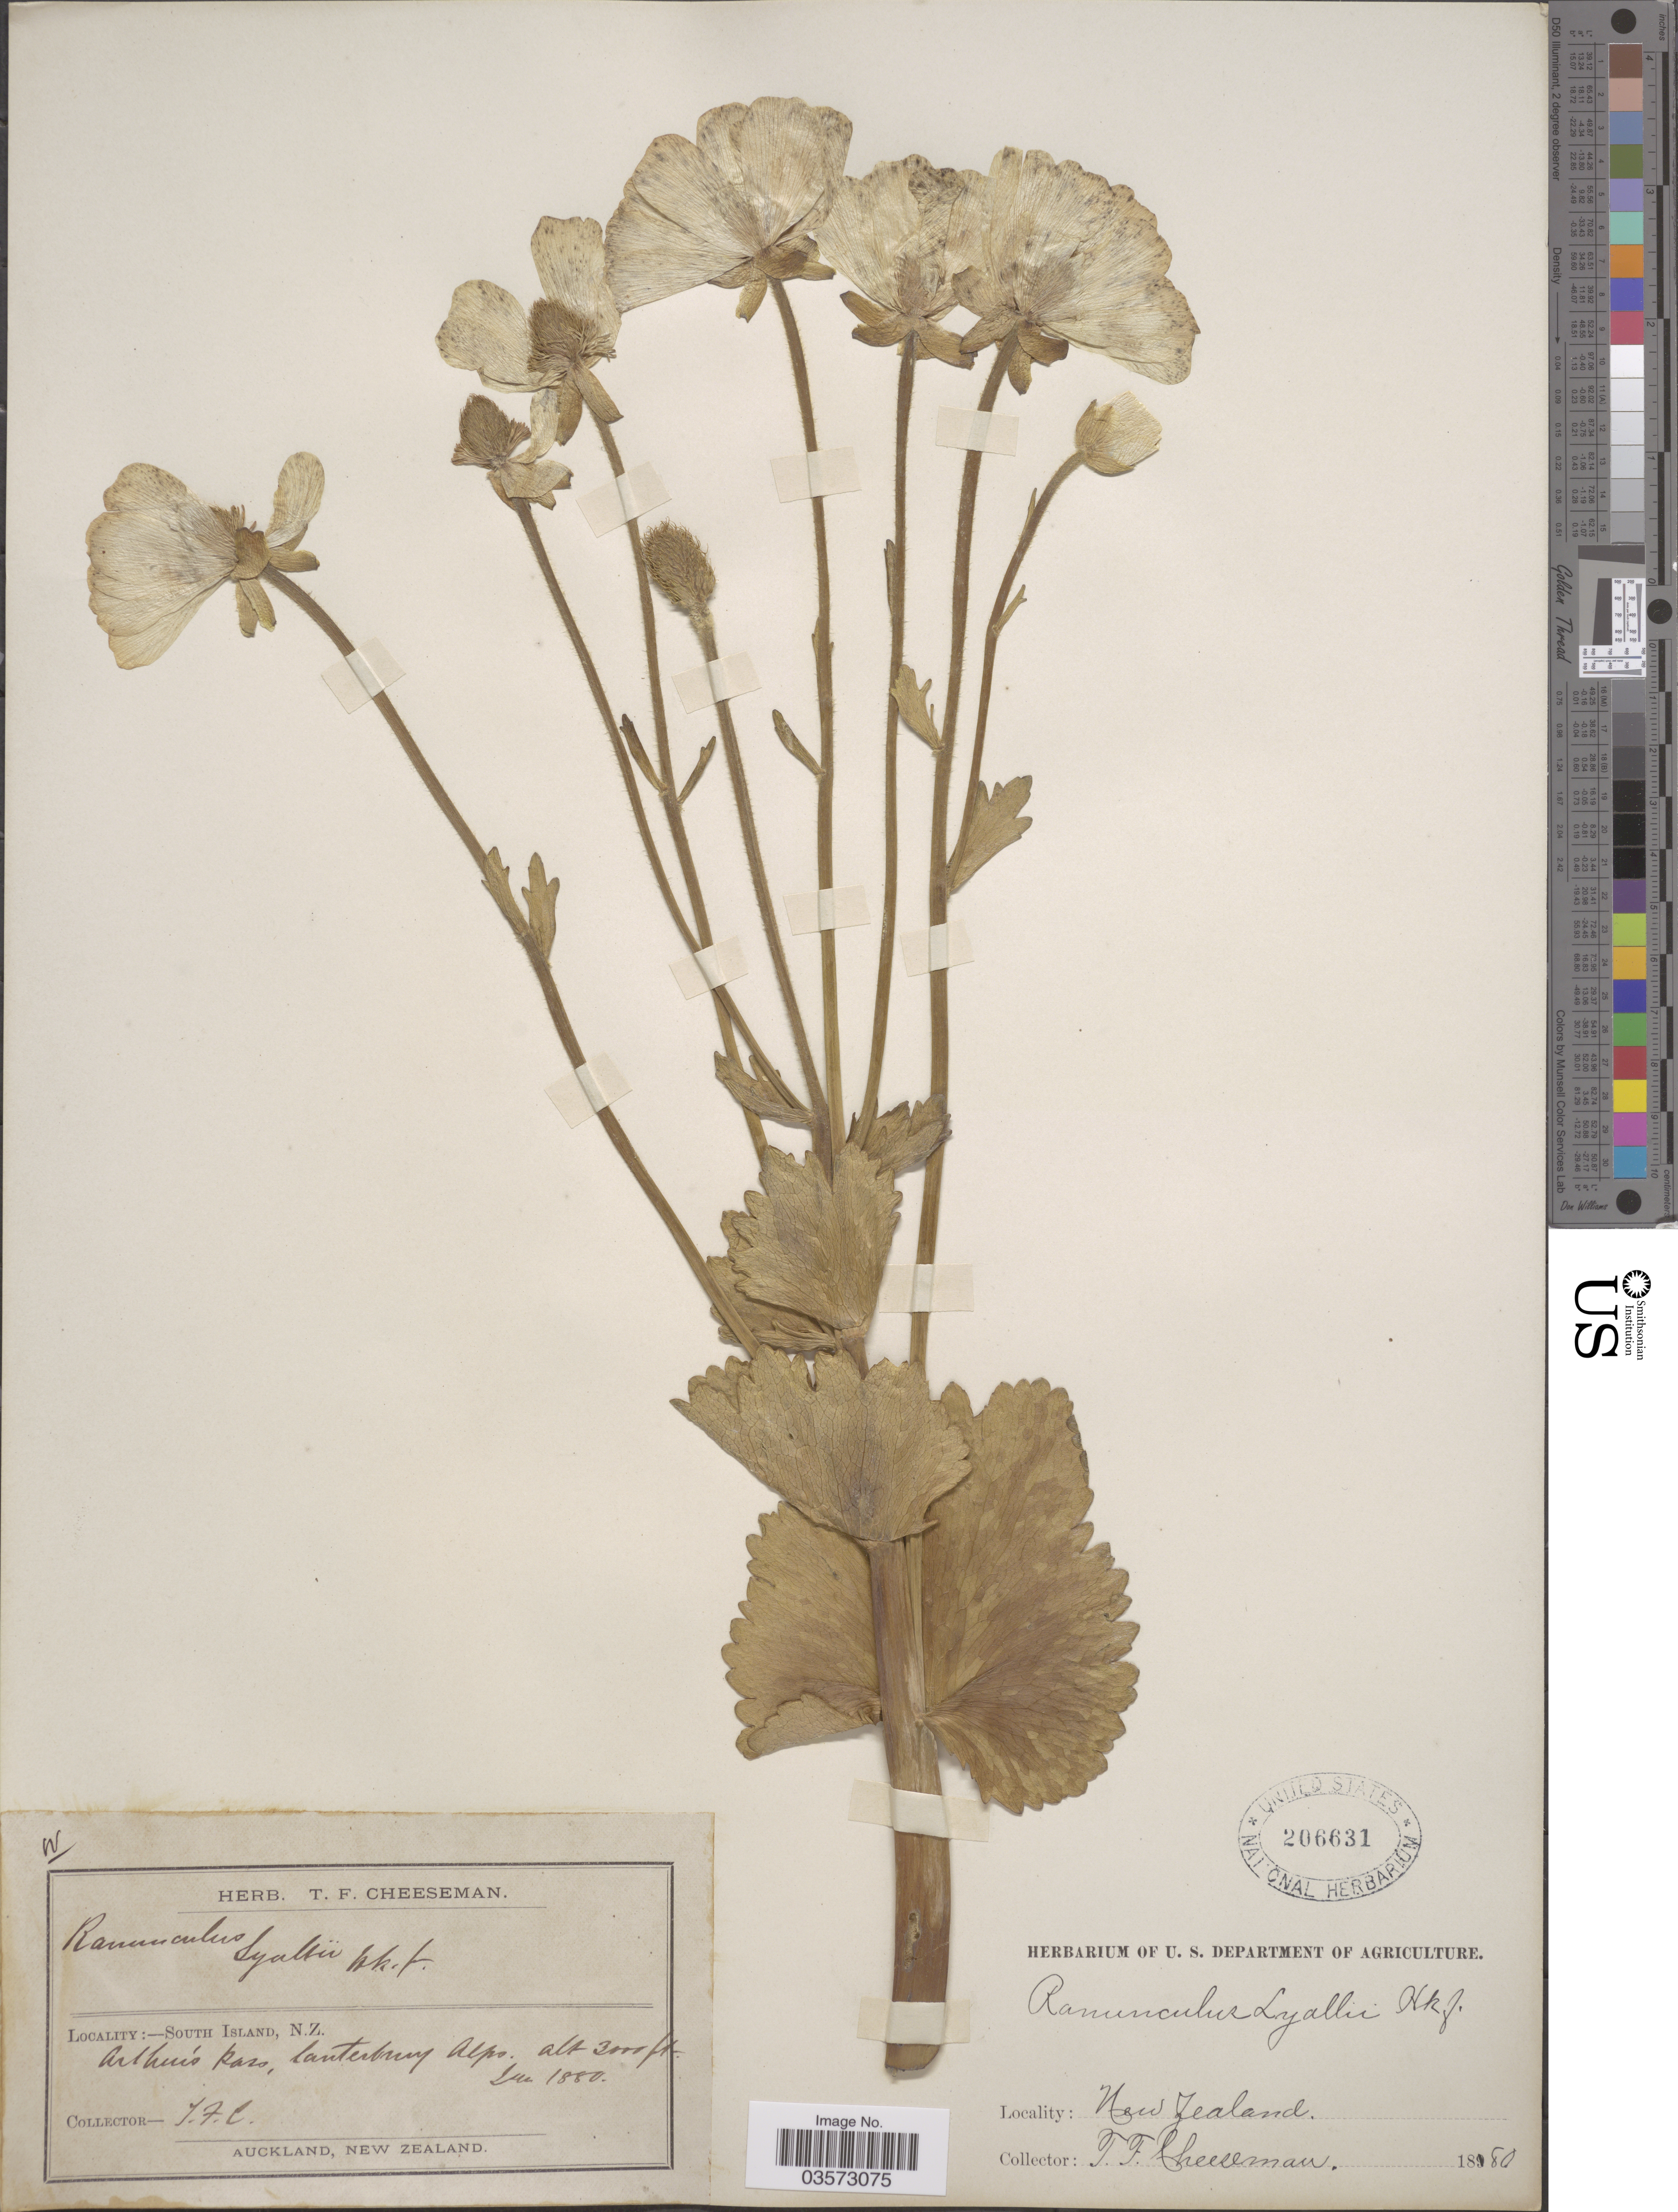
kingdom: Plantae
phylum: Tracheophyta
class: Magnoliopsida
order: Ranunculales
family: Ranunculaceae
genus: Ranunculus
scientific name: Ranunculus lyallii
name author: Hook. f.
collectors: T. F. Cheeseman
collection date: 1880-06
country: New Zealand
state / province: Canterbury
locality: South Island. Arthur's Pass, Canterbury Alps.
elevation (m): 914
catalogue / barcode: US 206631